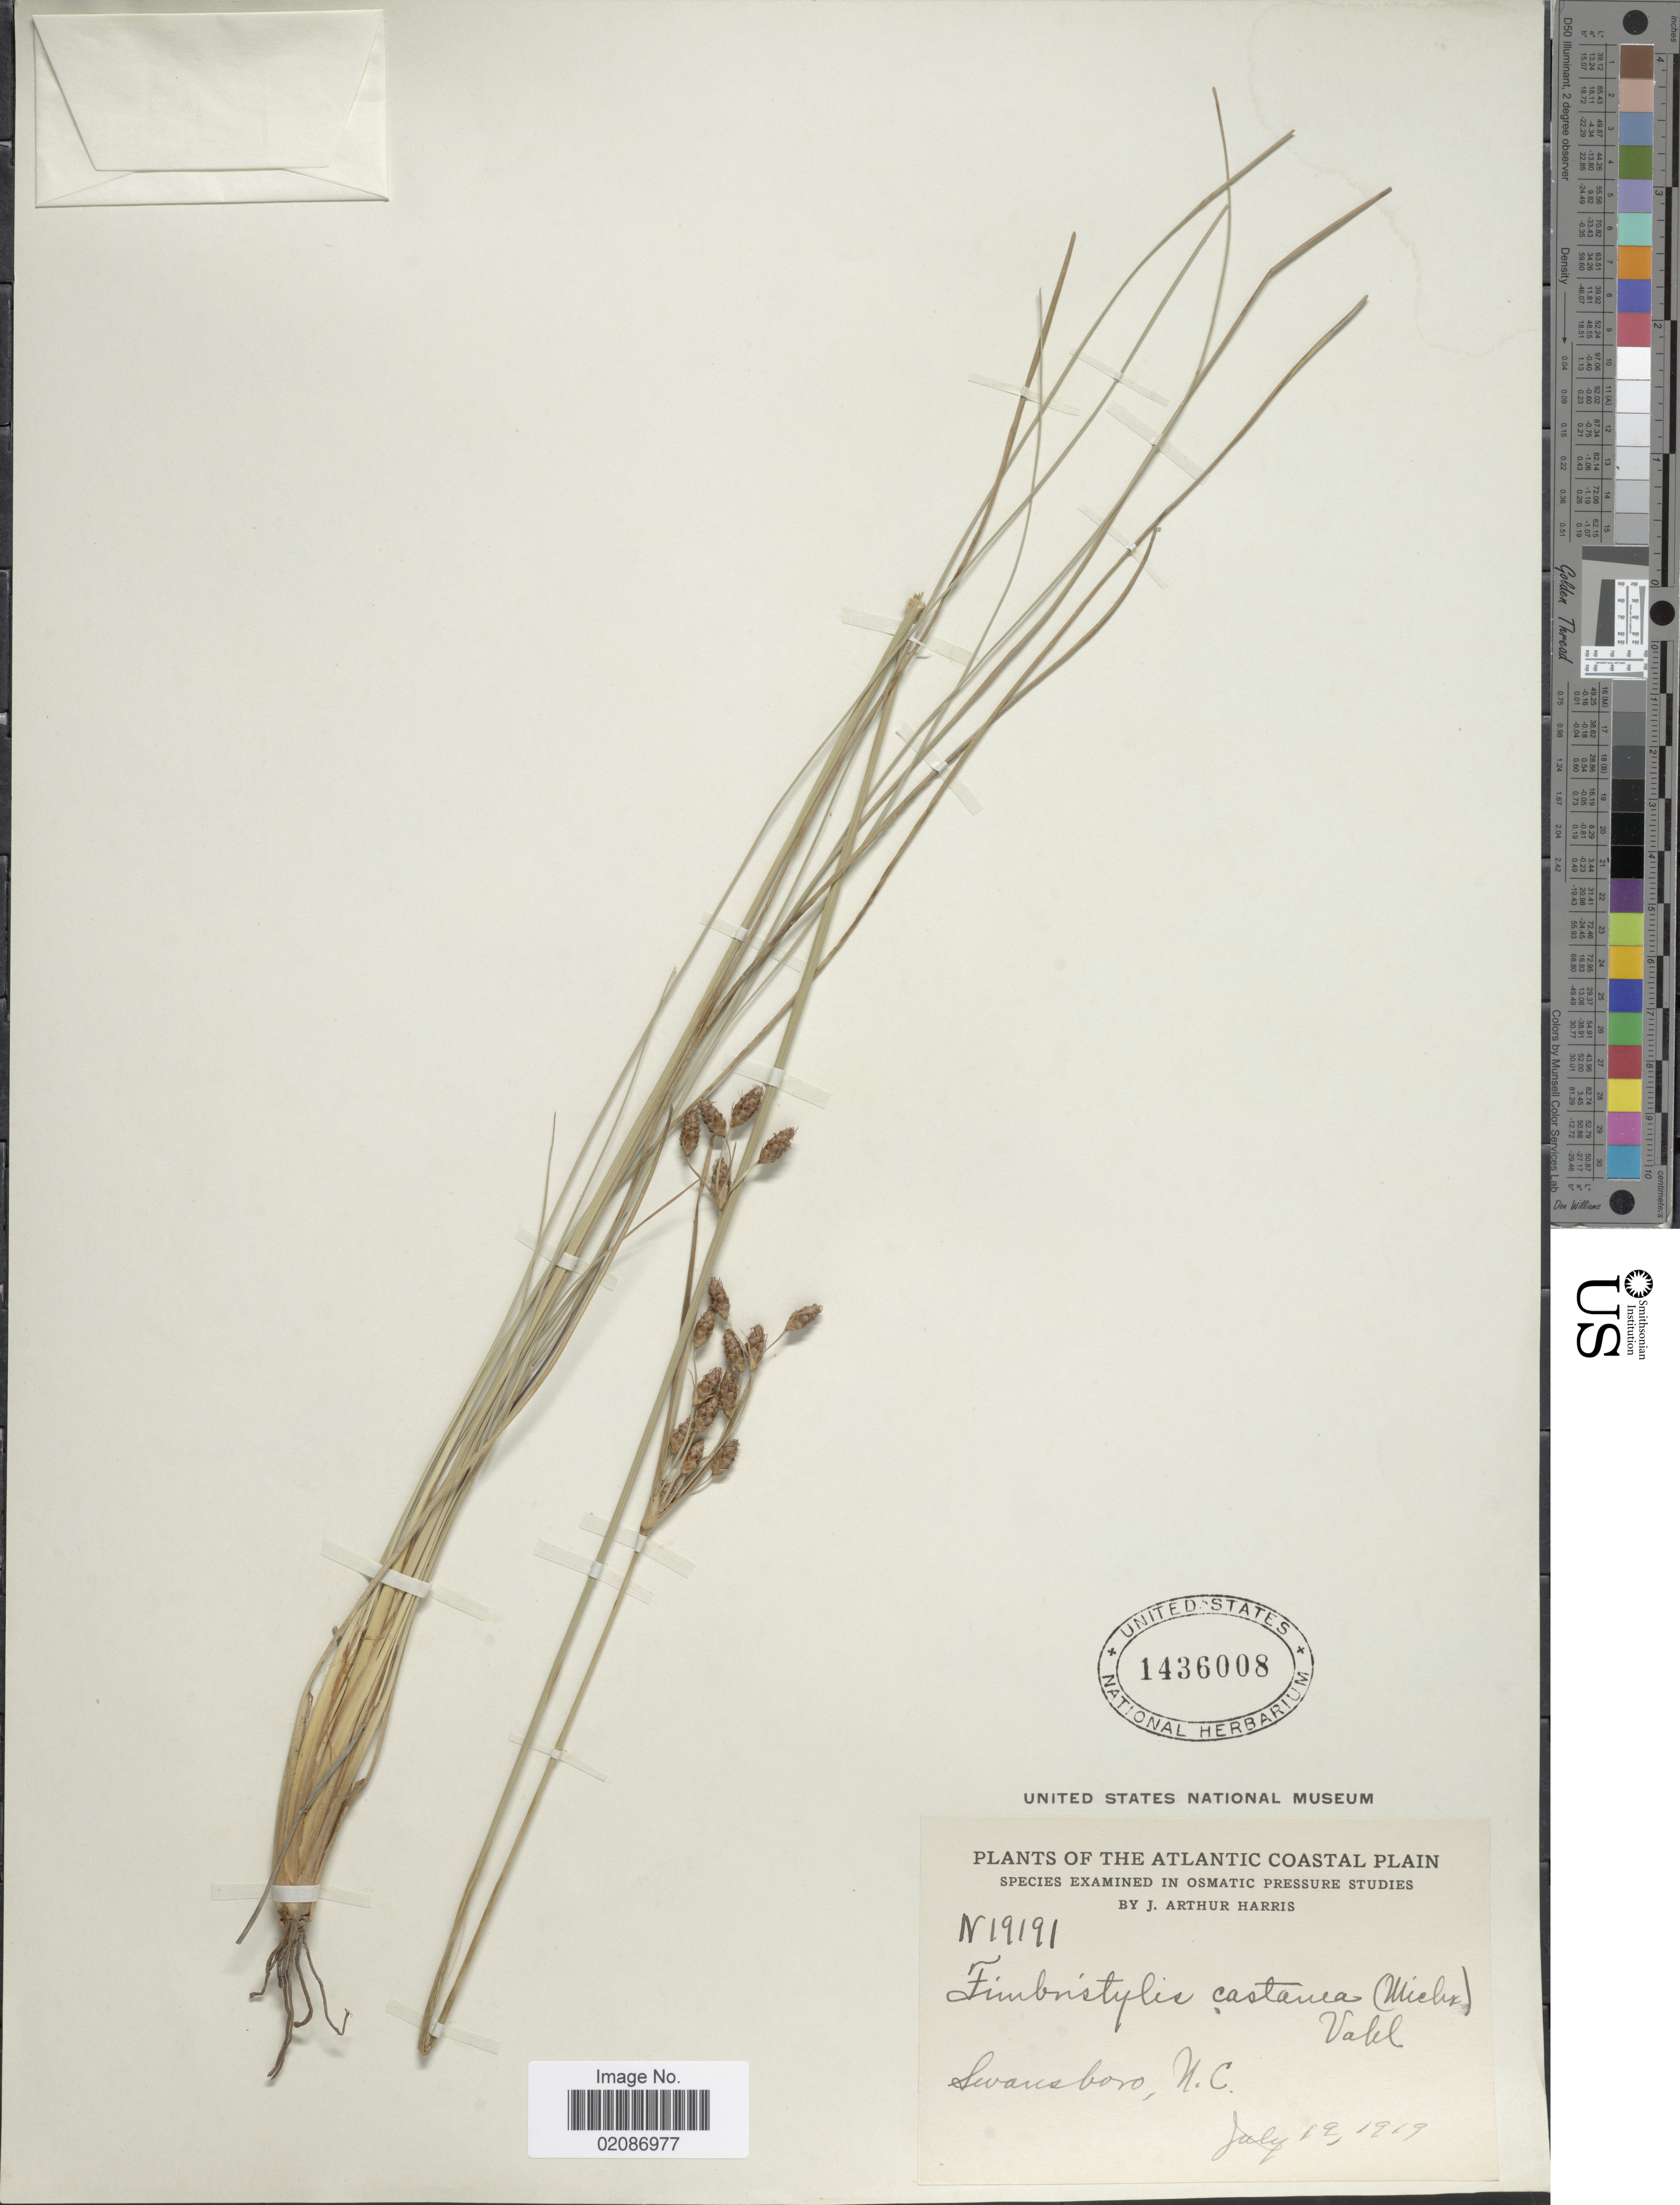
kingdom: Plantae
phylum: Tracheophyta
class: Liliopsida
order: Poales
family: Cyperaceae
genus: Fimbristylis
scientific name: Fimbristylis castanea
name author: (Michx.) Vahl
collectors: J. A. Harris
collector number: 19191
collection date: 1919-07-19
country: United States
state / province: North Carolina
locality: Atlantic Coastal Plain, Swausboro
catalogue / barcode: US 1436008